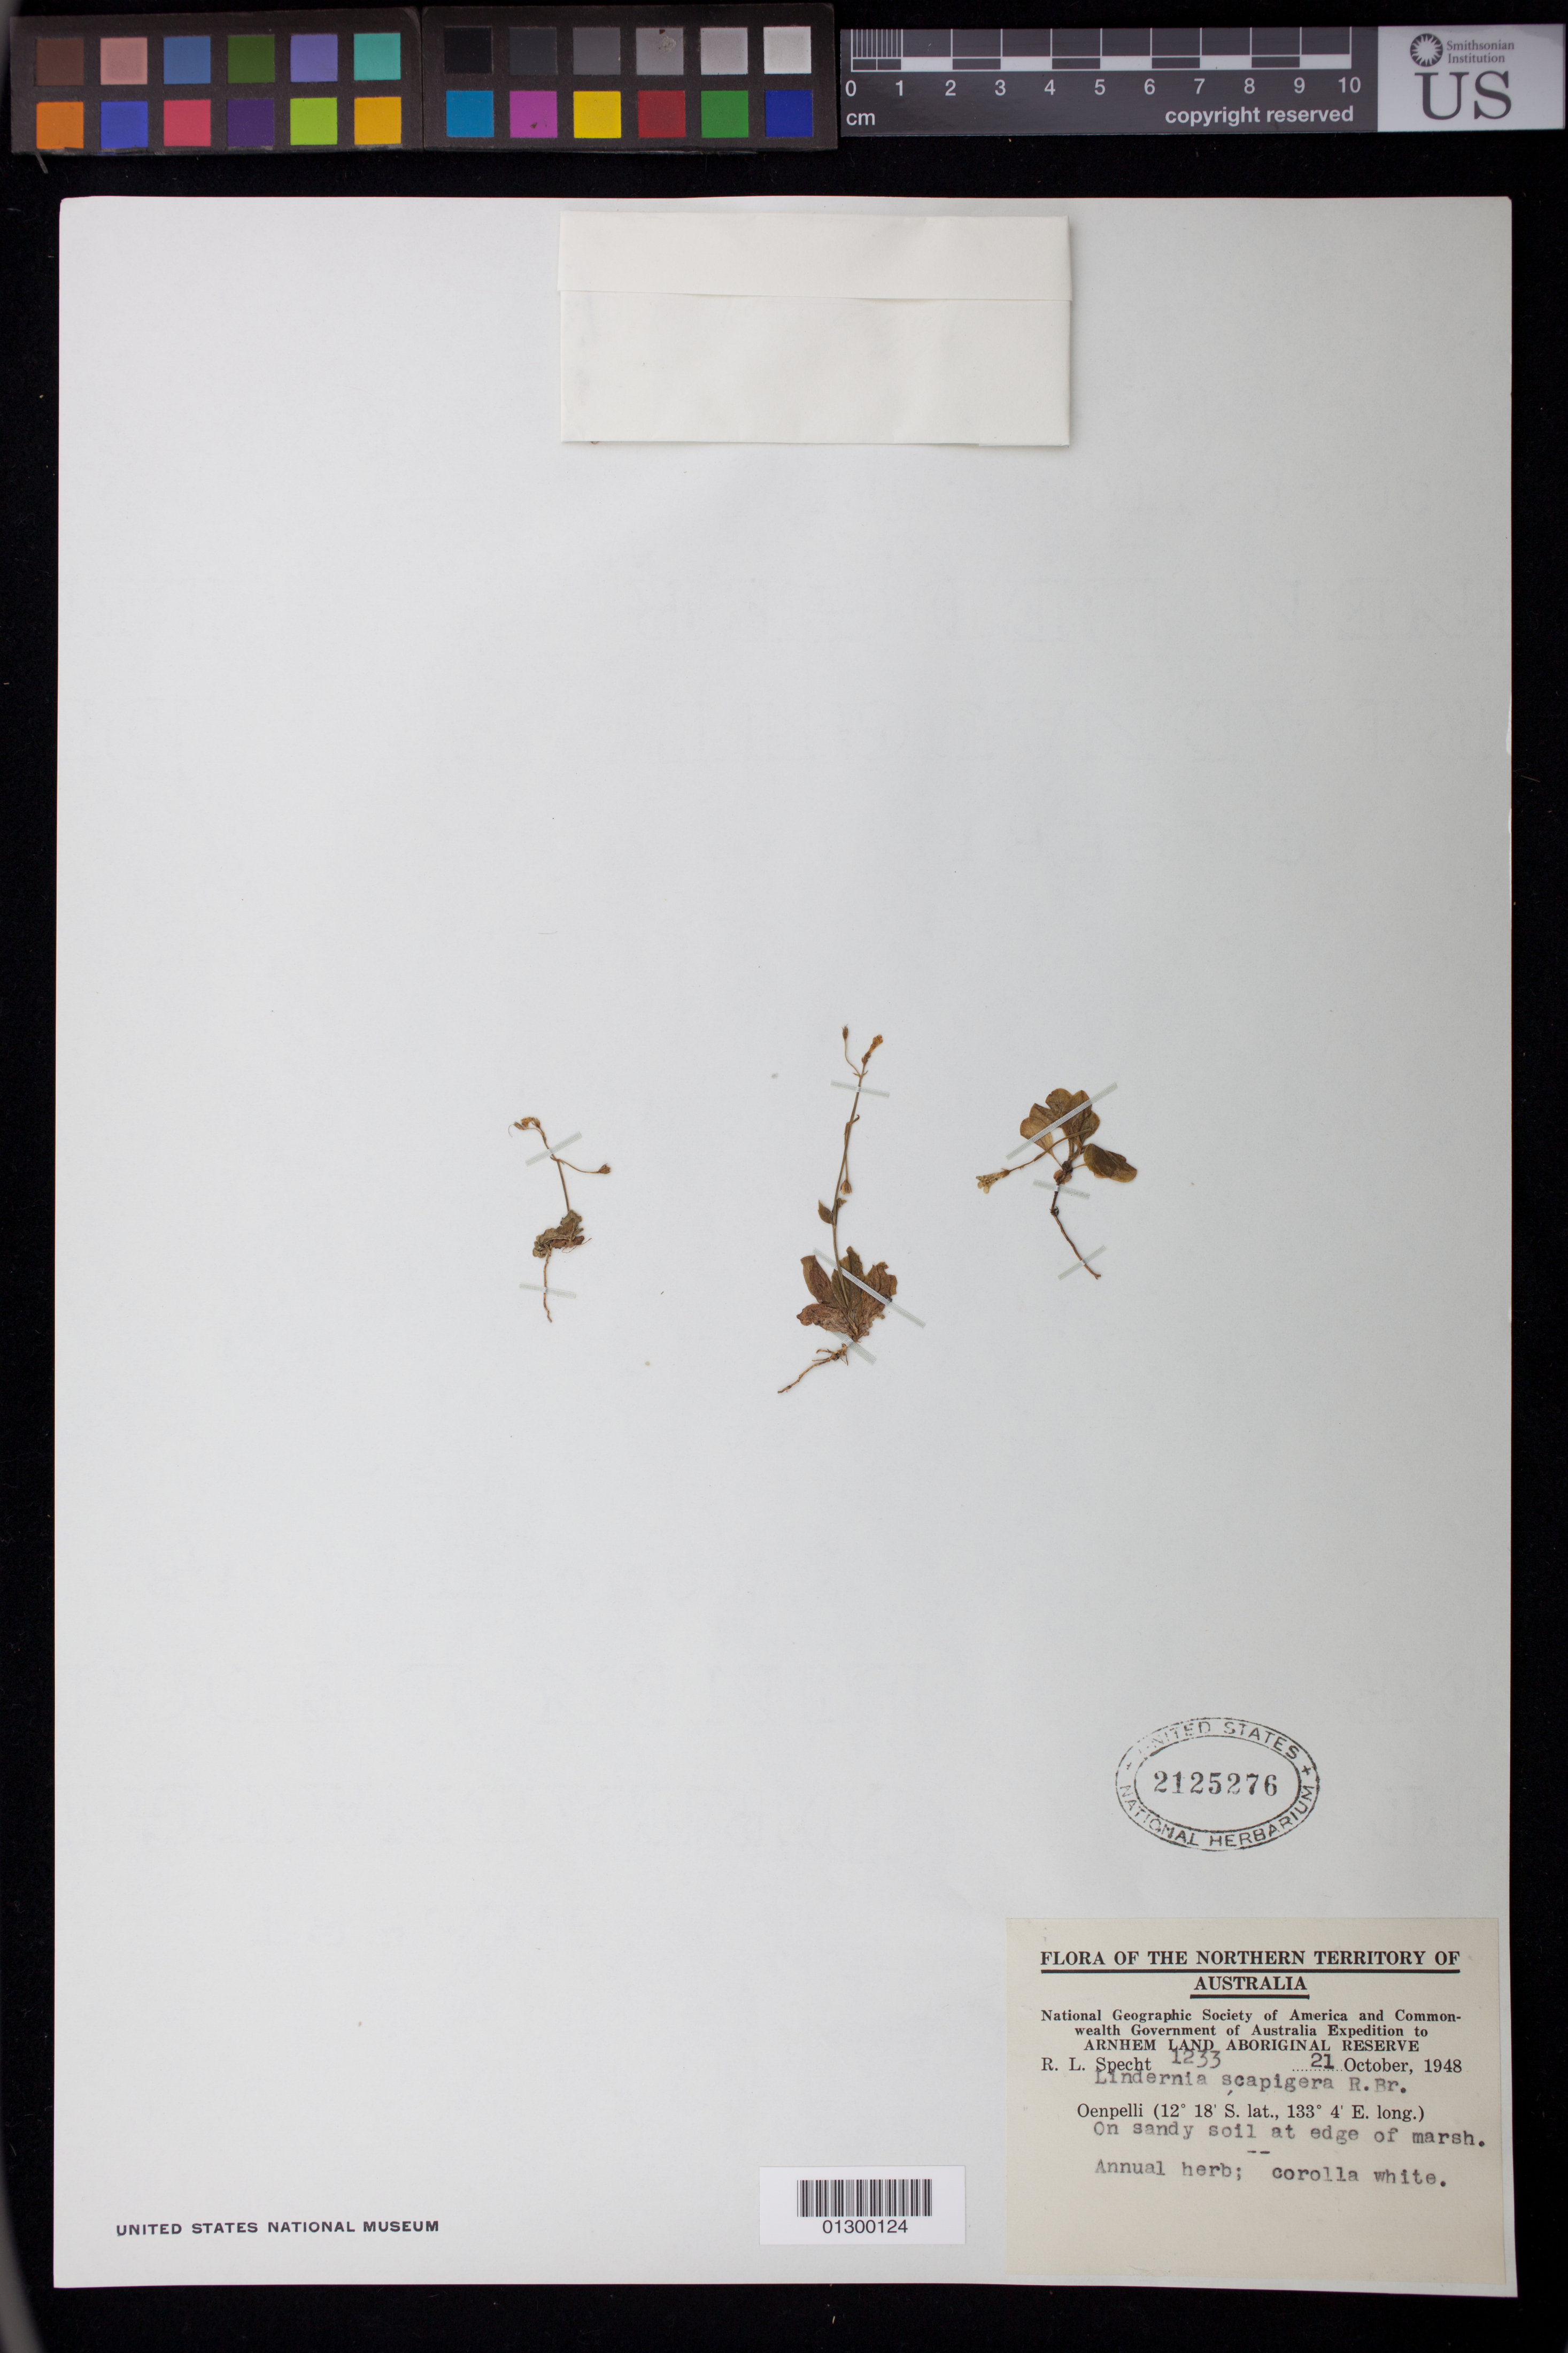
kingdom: Plantae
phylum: Tracheophyta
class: Magnoliopsida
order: Lamiales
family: Linderniaceae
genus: Lindernia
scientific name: Lindernia scapigera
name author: R. Br.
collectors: R. L. Specht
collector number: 1233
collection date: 1948-10-21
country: Australia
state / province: Northern Territory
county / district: West Arnhem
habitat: On sandy soil at edge of marsh.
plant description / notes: Annual herb; corolla white.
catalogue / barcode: US 2125276